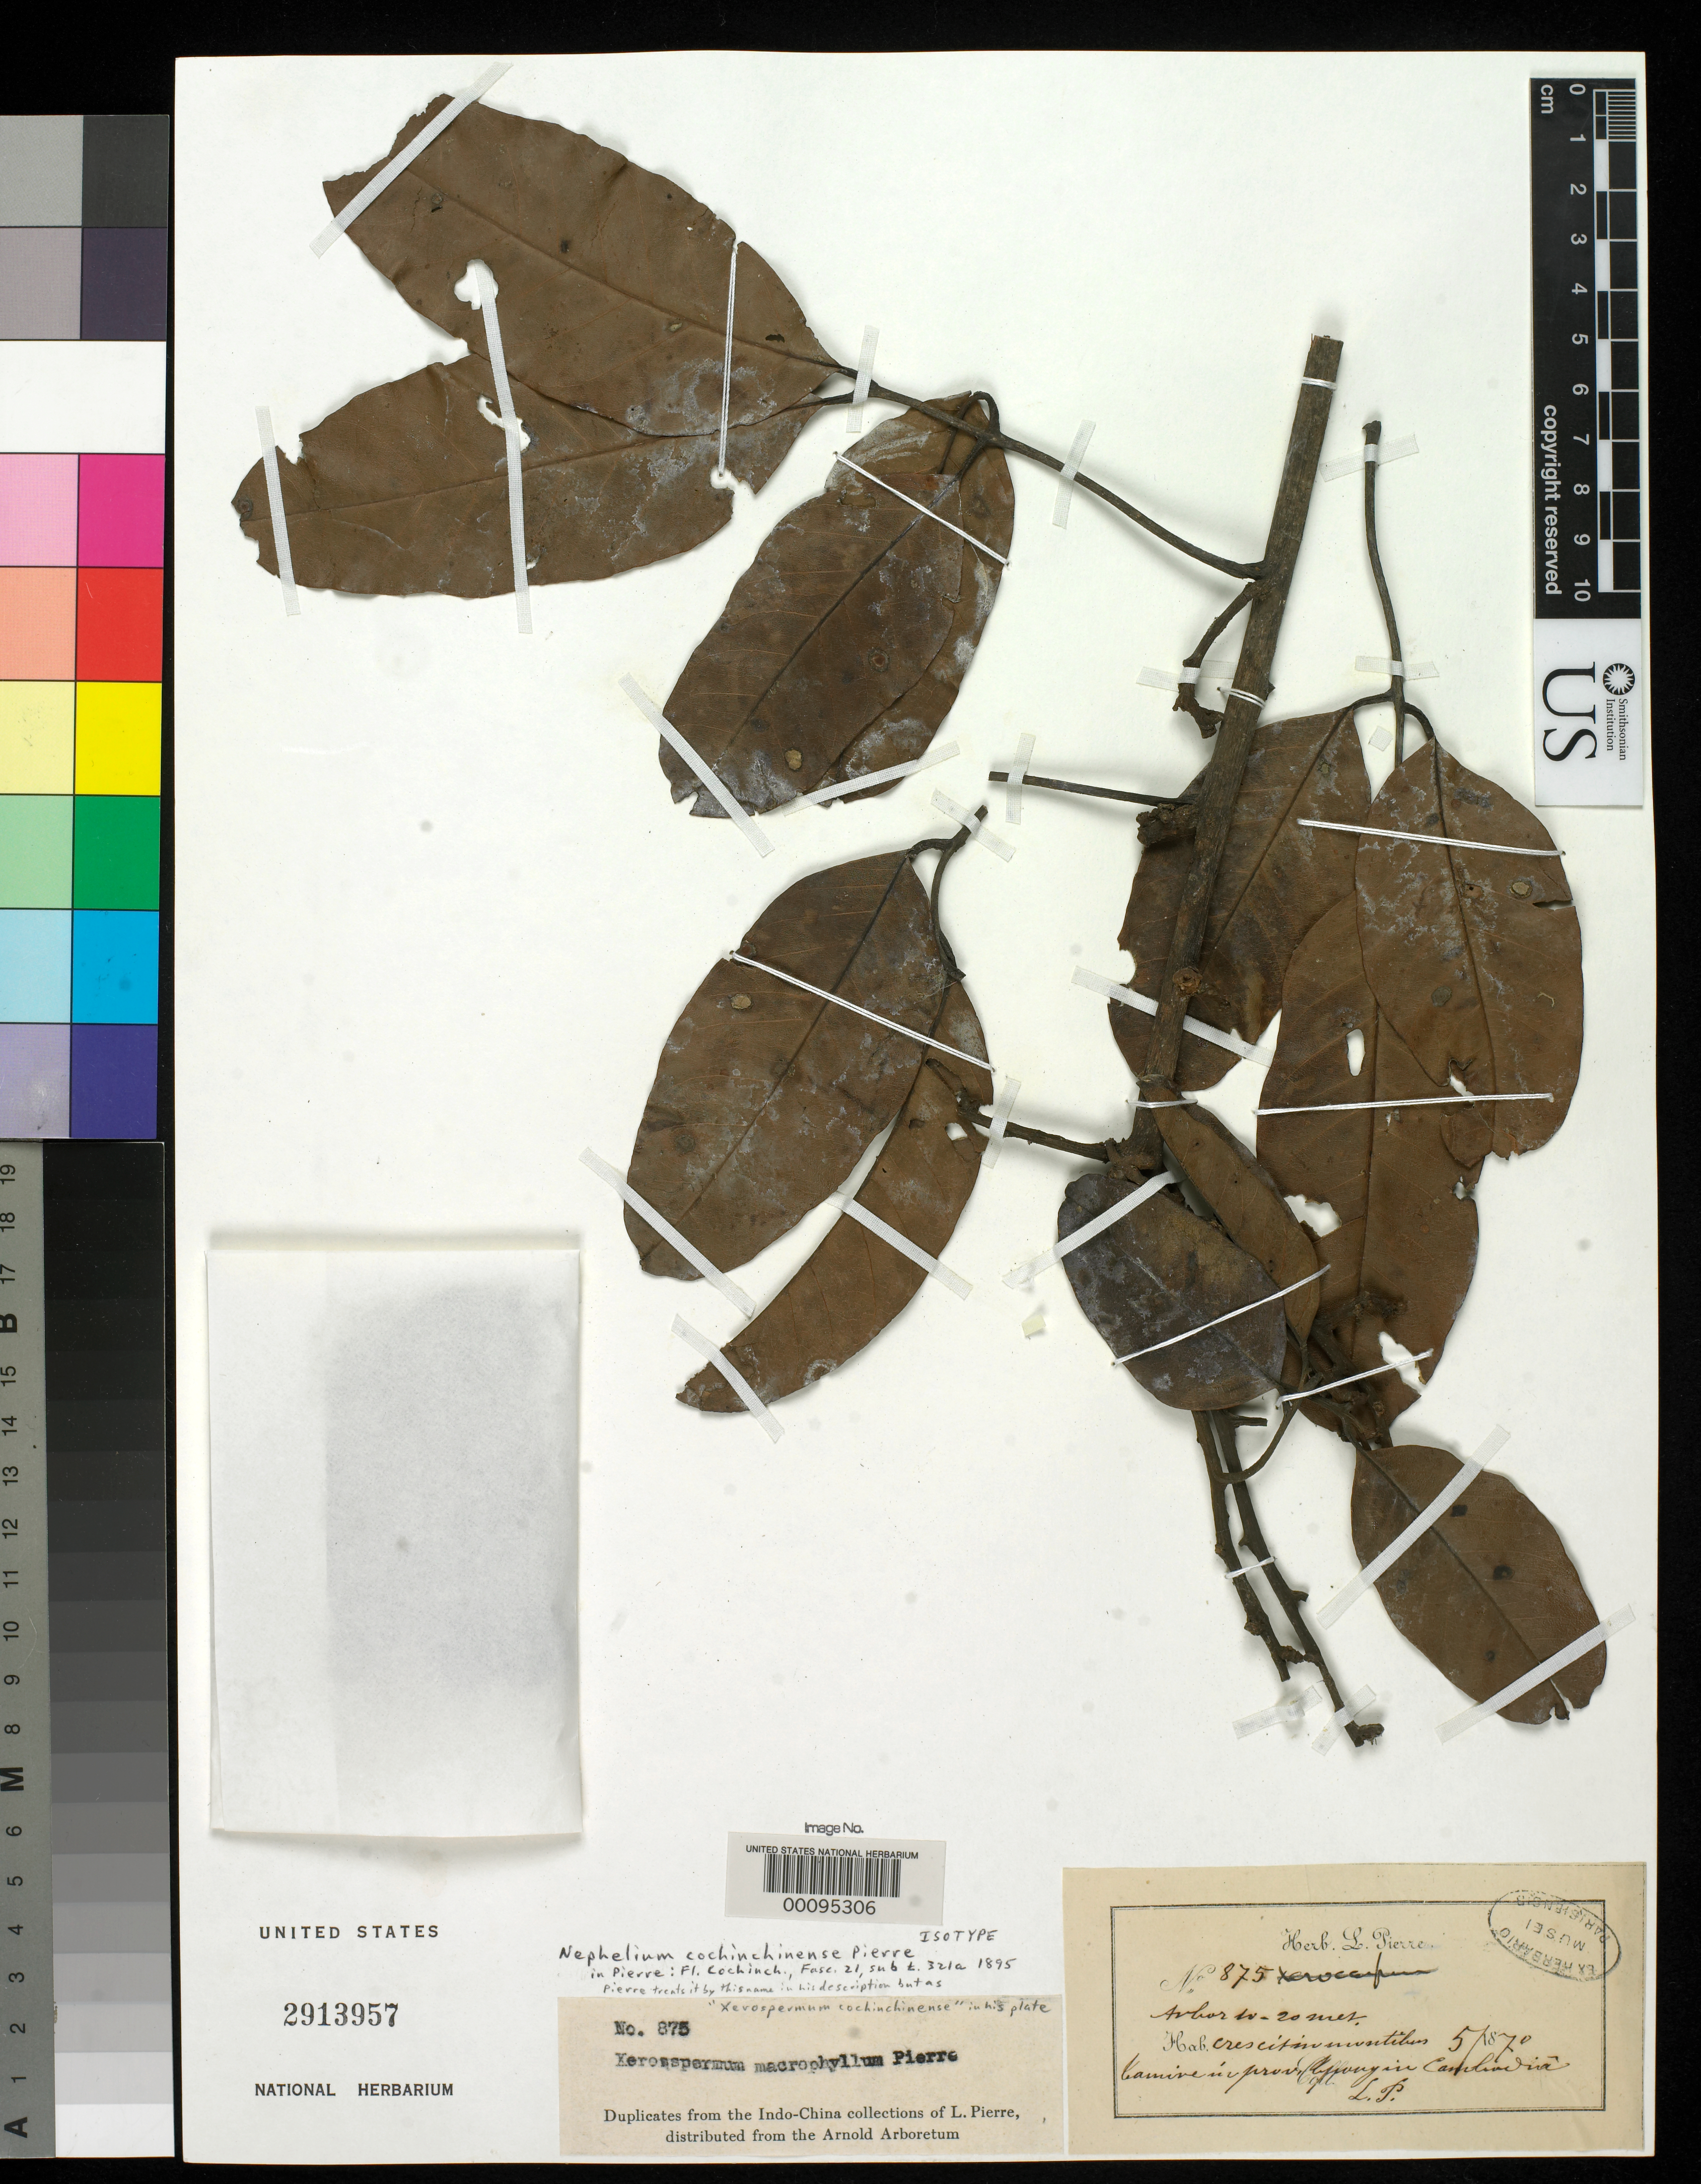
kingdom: Plantae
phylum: Tracheophyta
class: Magnoliopsida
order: Sapindales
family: Sapindaceae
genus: Nephelium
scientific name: Nephelium cochinchinense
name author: Pierre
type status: Isotype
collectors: J. Pierre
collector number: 875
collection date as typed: May 1870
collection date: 1870-05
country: Vietnam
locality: Cochin China.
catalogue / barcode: US 2913957